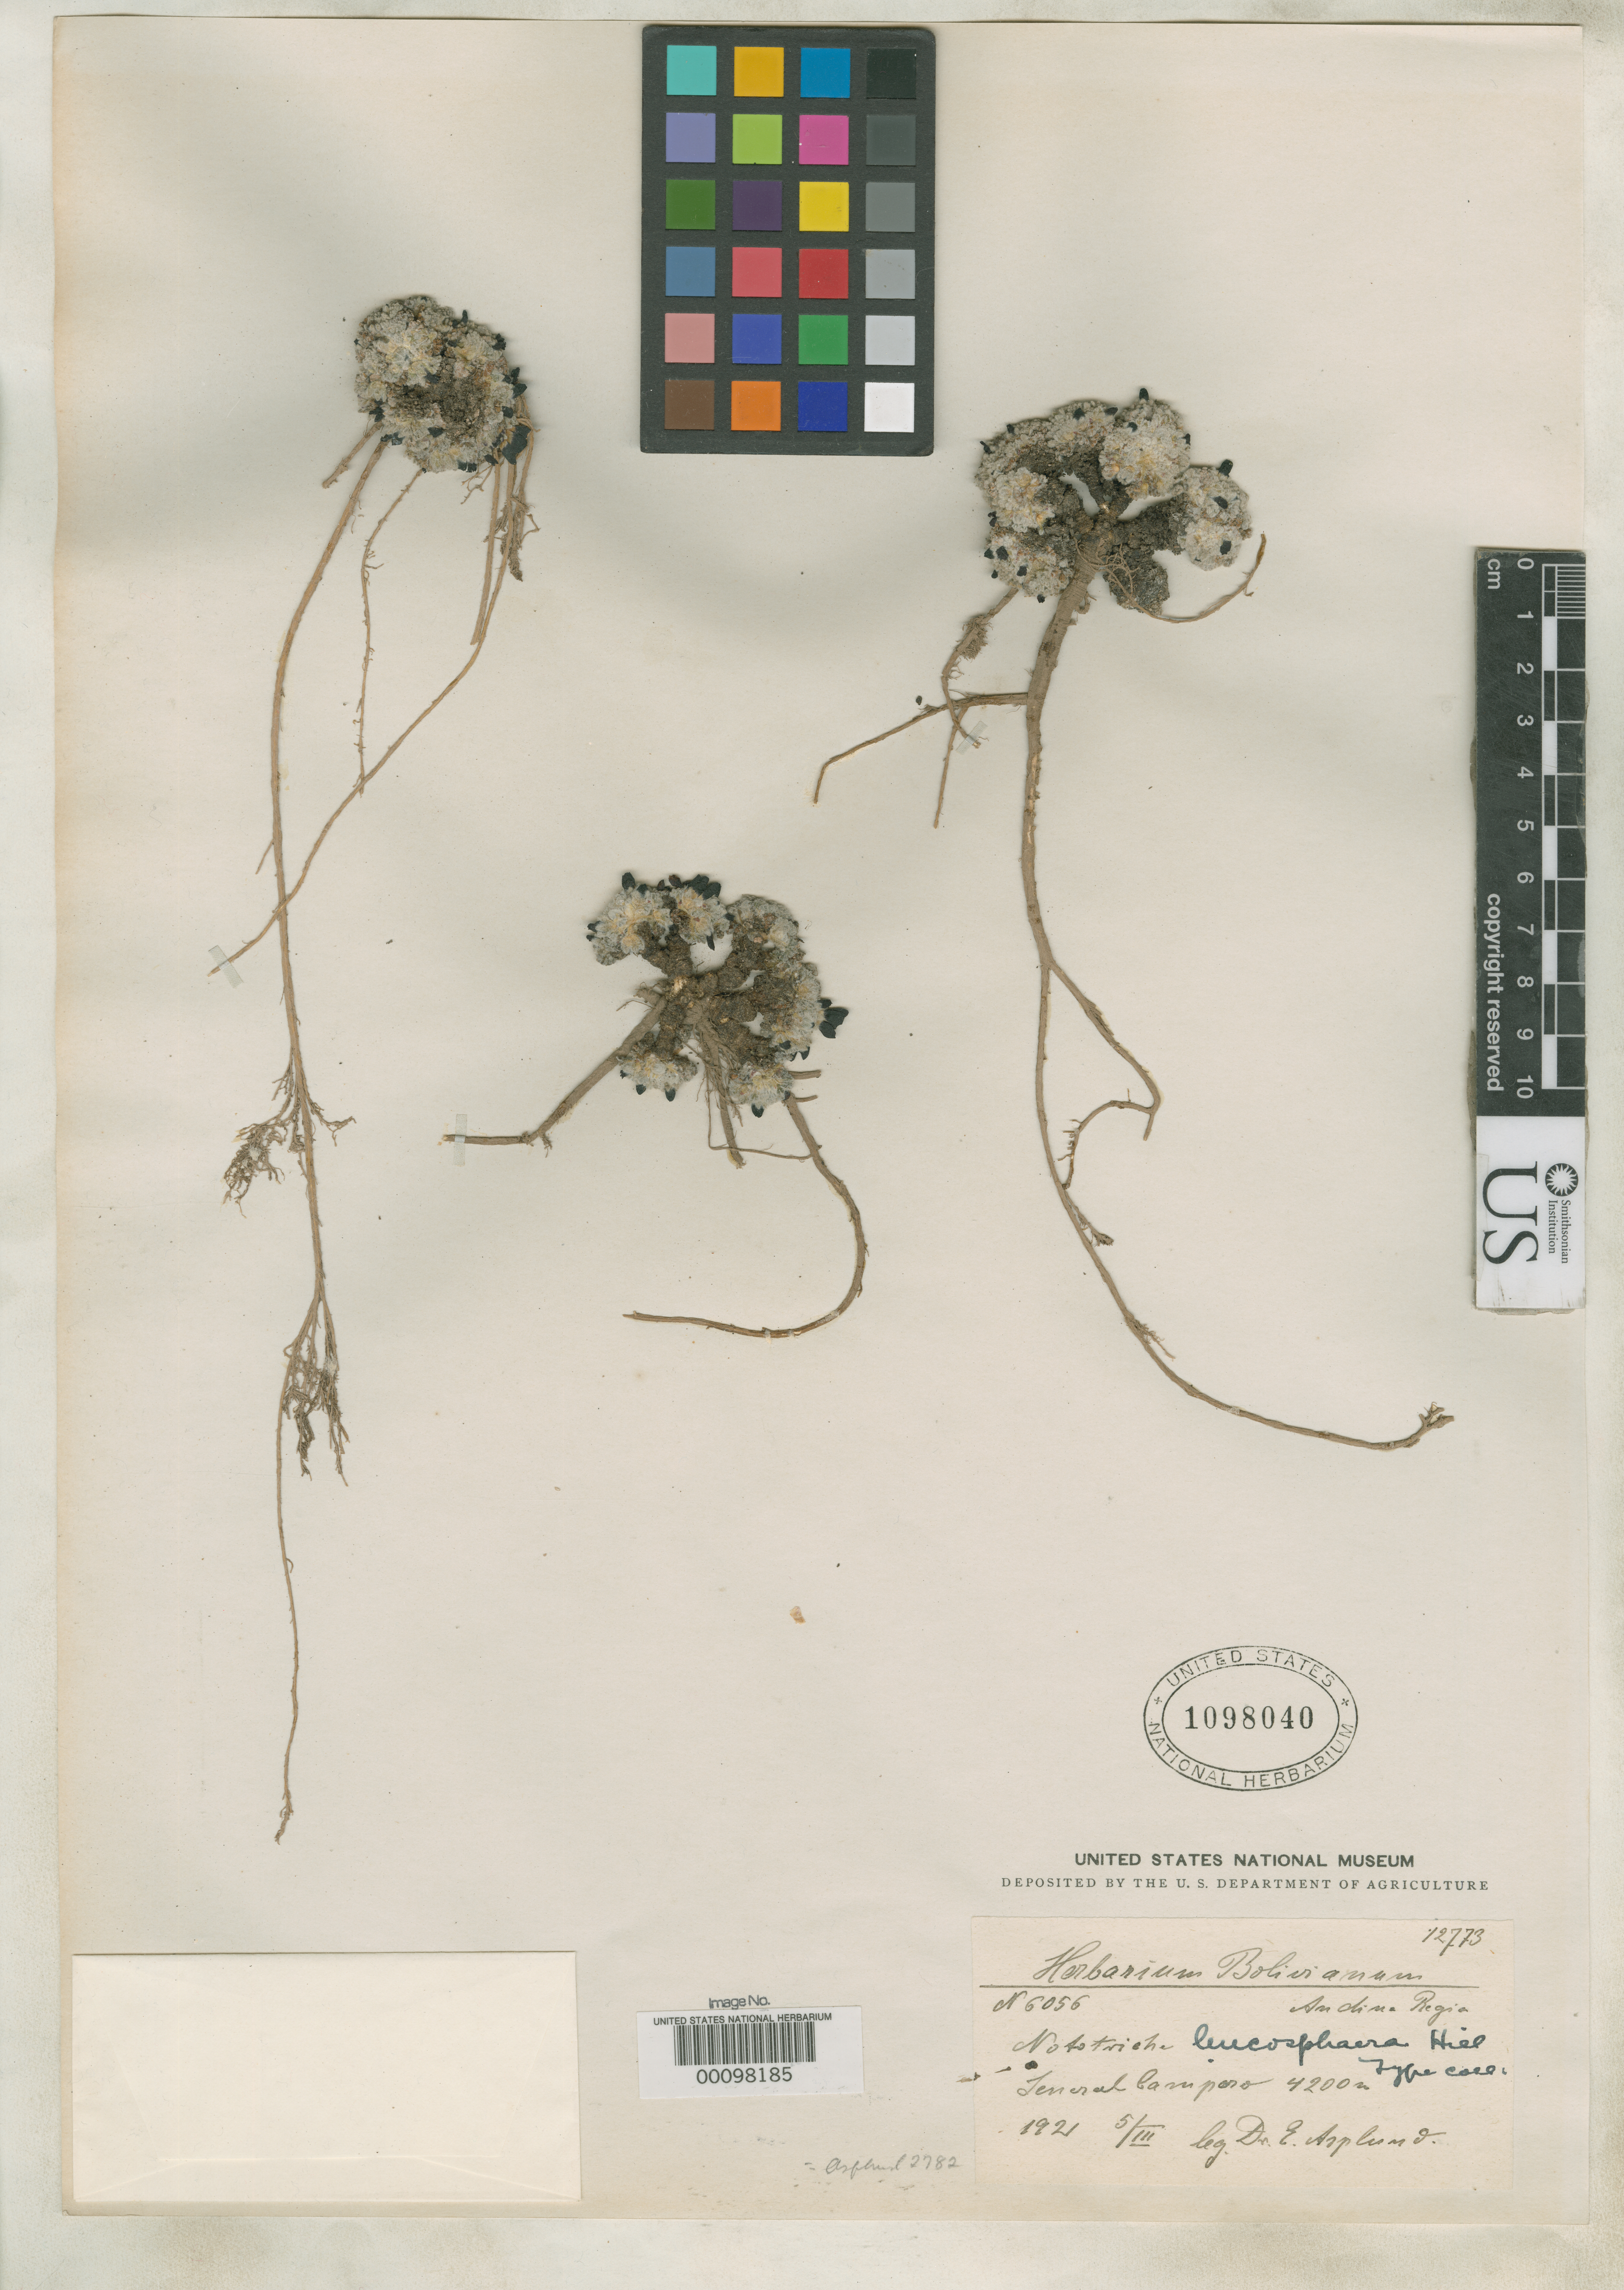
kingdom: Plantae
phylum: Tracheophyta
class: Magnoliopsida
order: Malvales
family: Malvaceae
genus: Nototriche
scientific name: Nototriche leucosphaera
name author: A.W. Hill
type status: Isotype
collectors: E. Asplund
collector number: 2782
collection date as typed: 05 Mar 1921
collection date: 1921-03-05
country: Bolivia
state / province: La Paz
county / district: Pacajes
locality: Andean region, General Campero.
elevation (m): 4200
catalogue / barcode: US 1098040